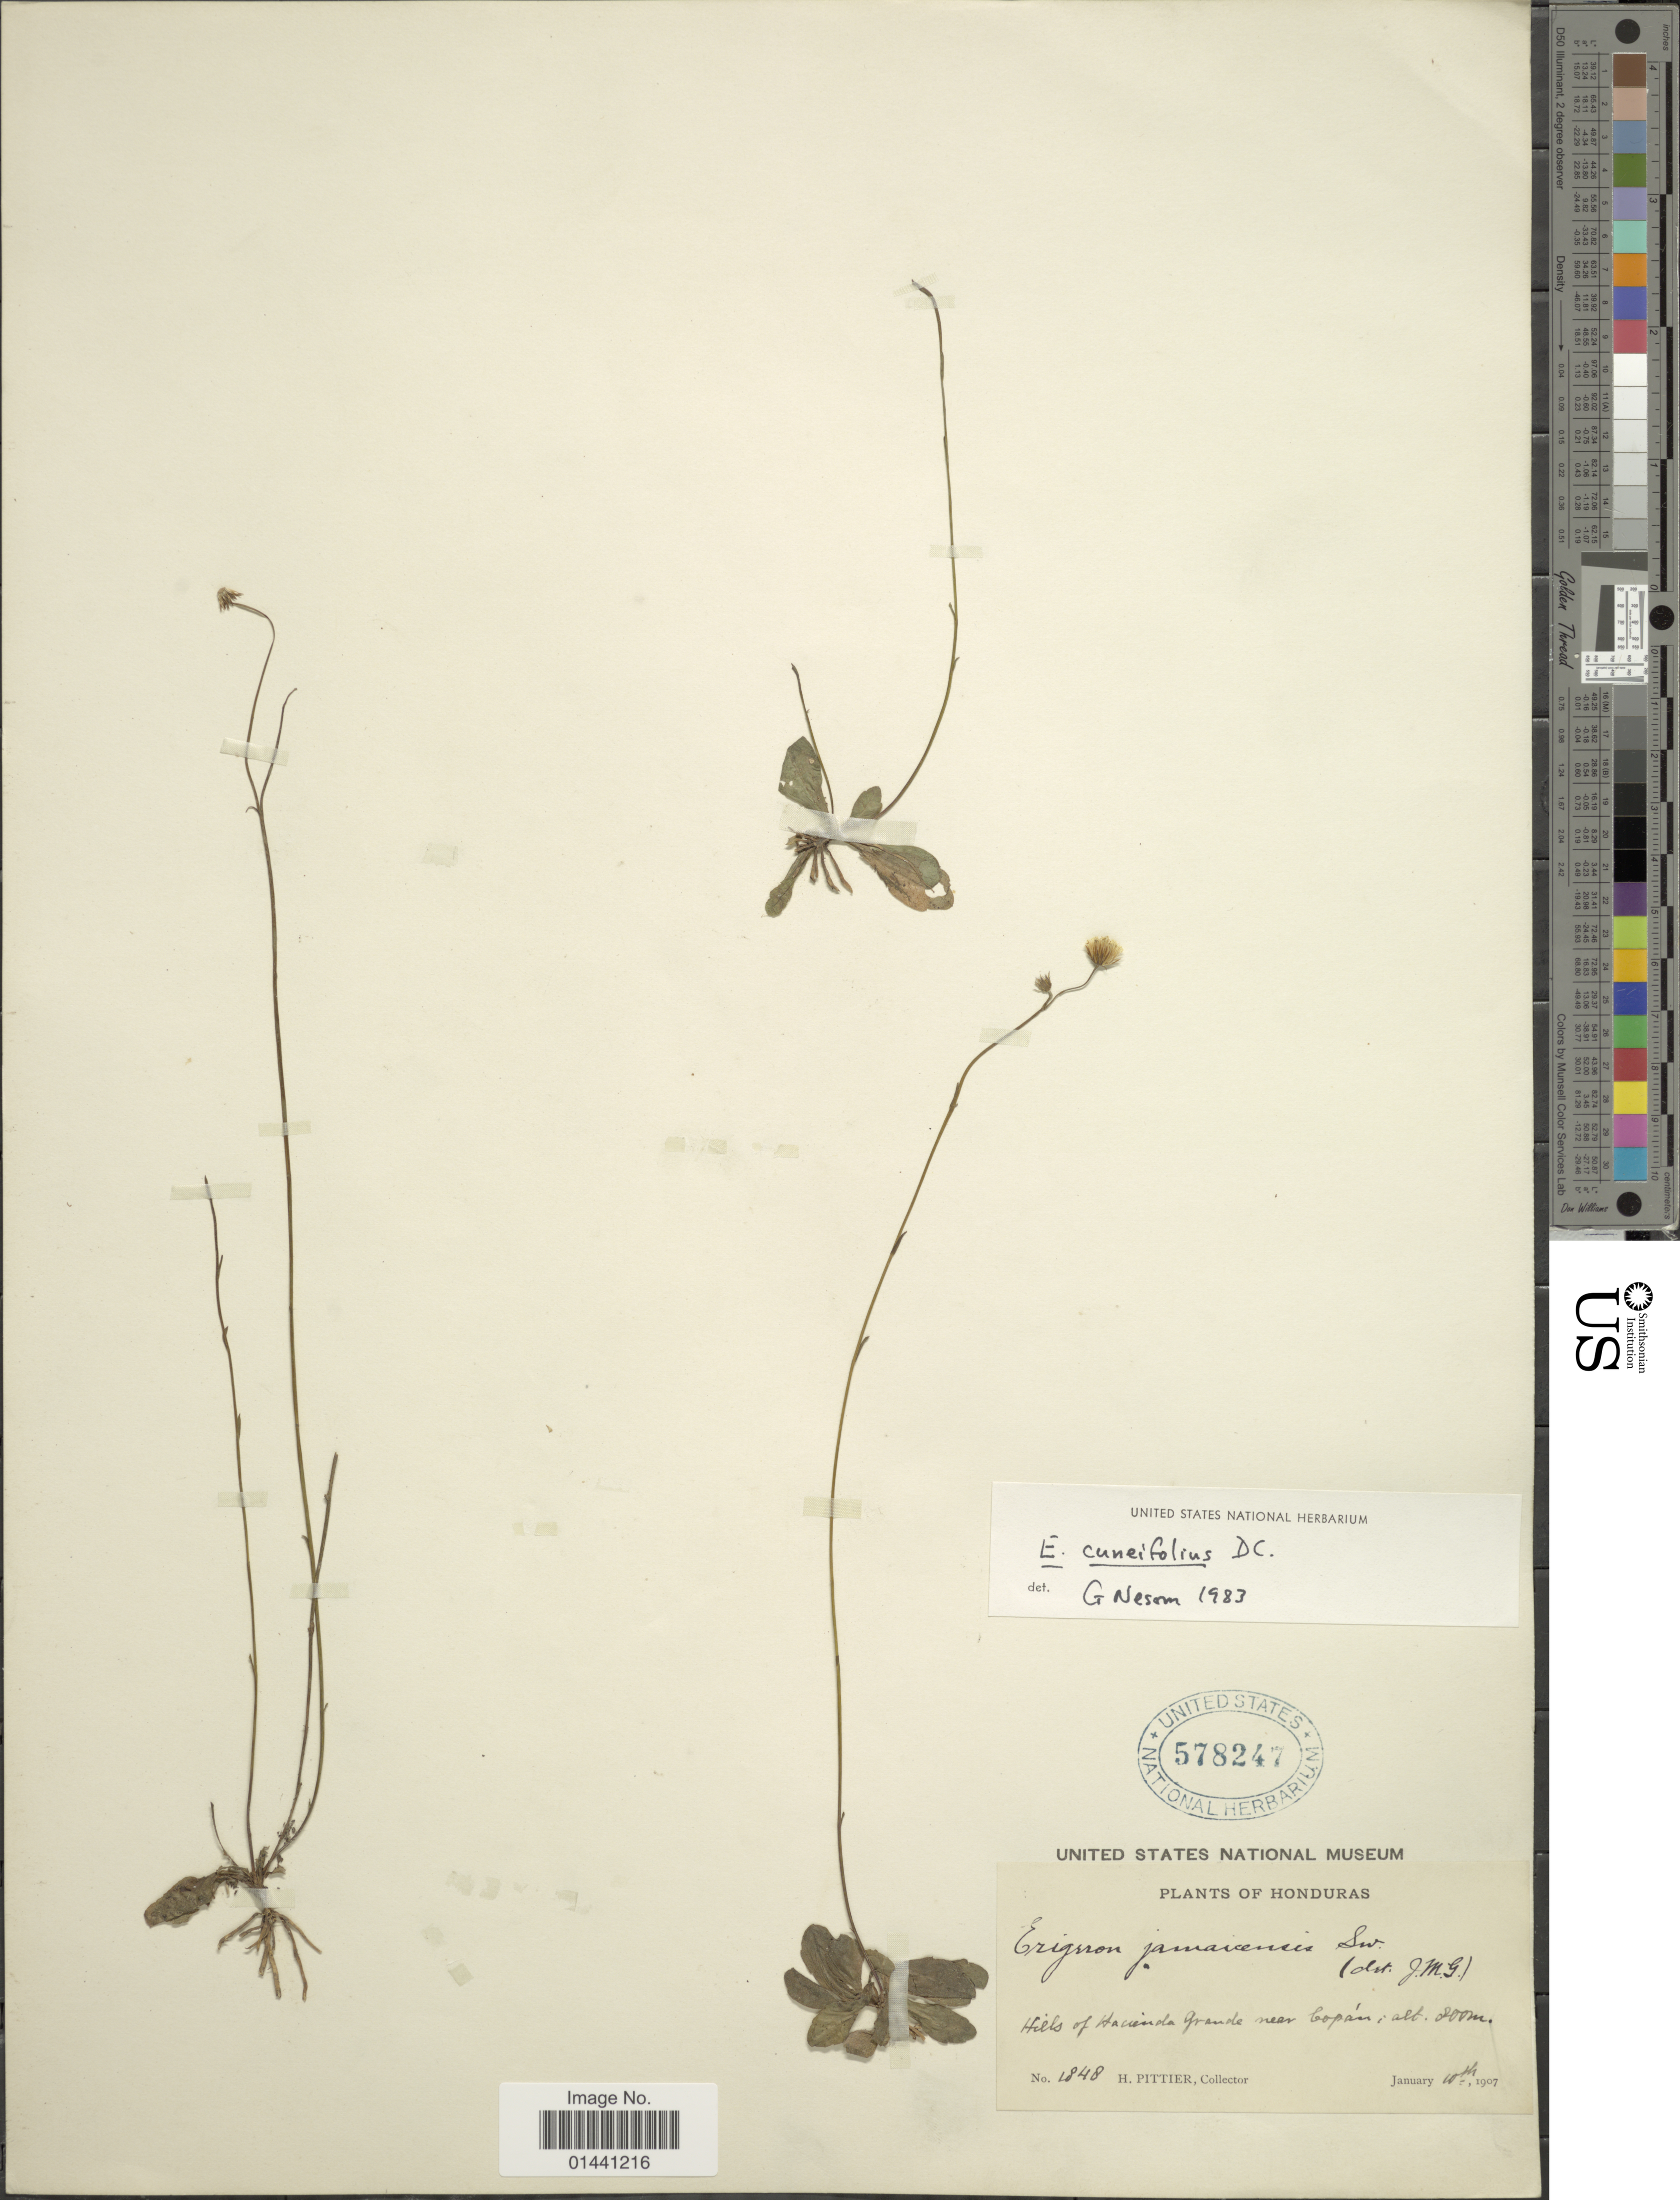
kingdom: Plantae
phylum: Tracheophyta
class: Magnoliopsida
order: Asterales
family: Asteraceae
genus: Erigeron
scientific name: Erigeron cuneifolius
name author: DC.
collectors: H. F. Pittier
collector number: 1848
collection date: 1907-01-10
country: Honduras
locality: Hills of Hacienda Grande near Copán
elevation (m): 800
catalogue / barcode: US 578247